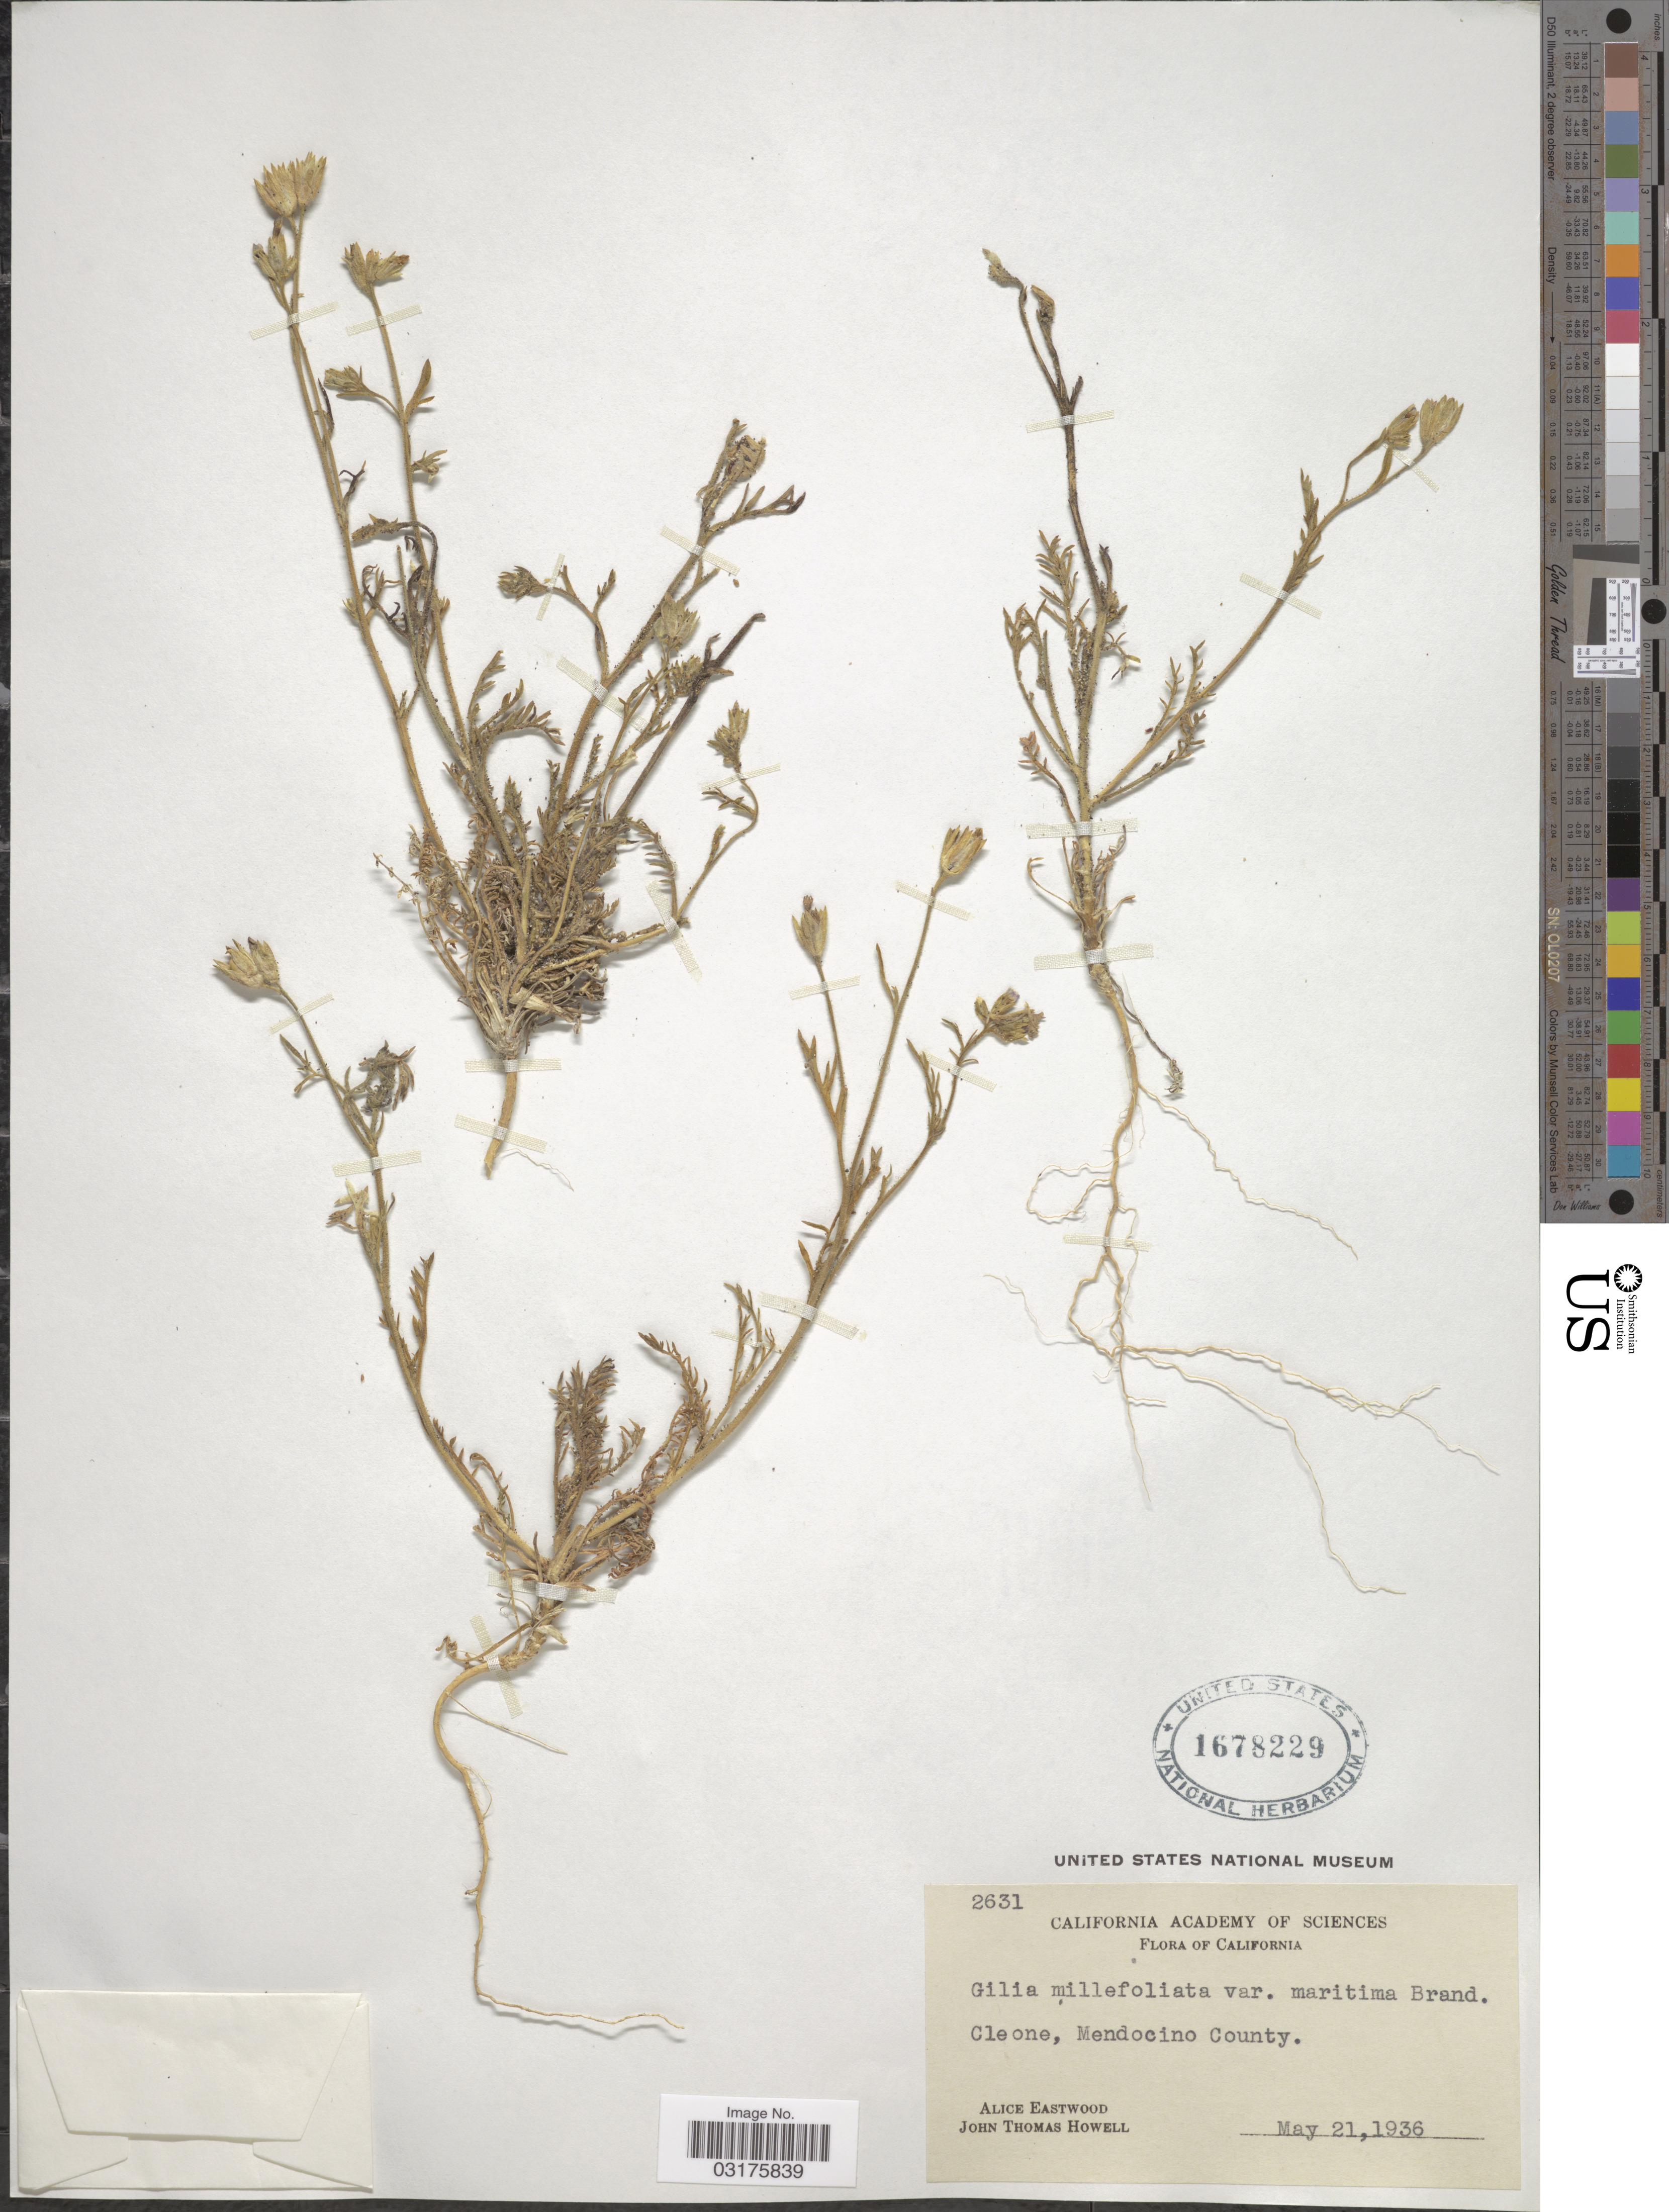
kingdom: Plantae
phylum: Tracheophyta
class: Magnoliopsida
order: Ericales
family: Polemoniaceae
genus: Gilia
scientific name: Gilia millefoliata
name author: Fisch. & C.A. Mey.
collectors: A. Eastwood & J. T. Howell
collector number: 2631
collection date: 1936-05-21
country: United States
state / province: California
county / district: Mendocino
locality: Celone, Mendocino County.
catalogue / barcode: US 1678229